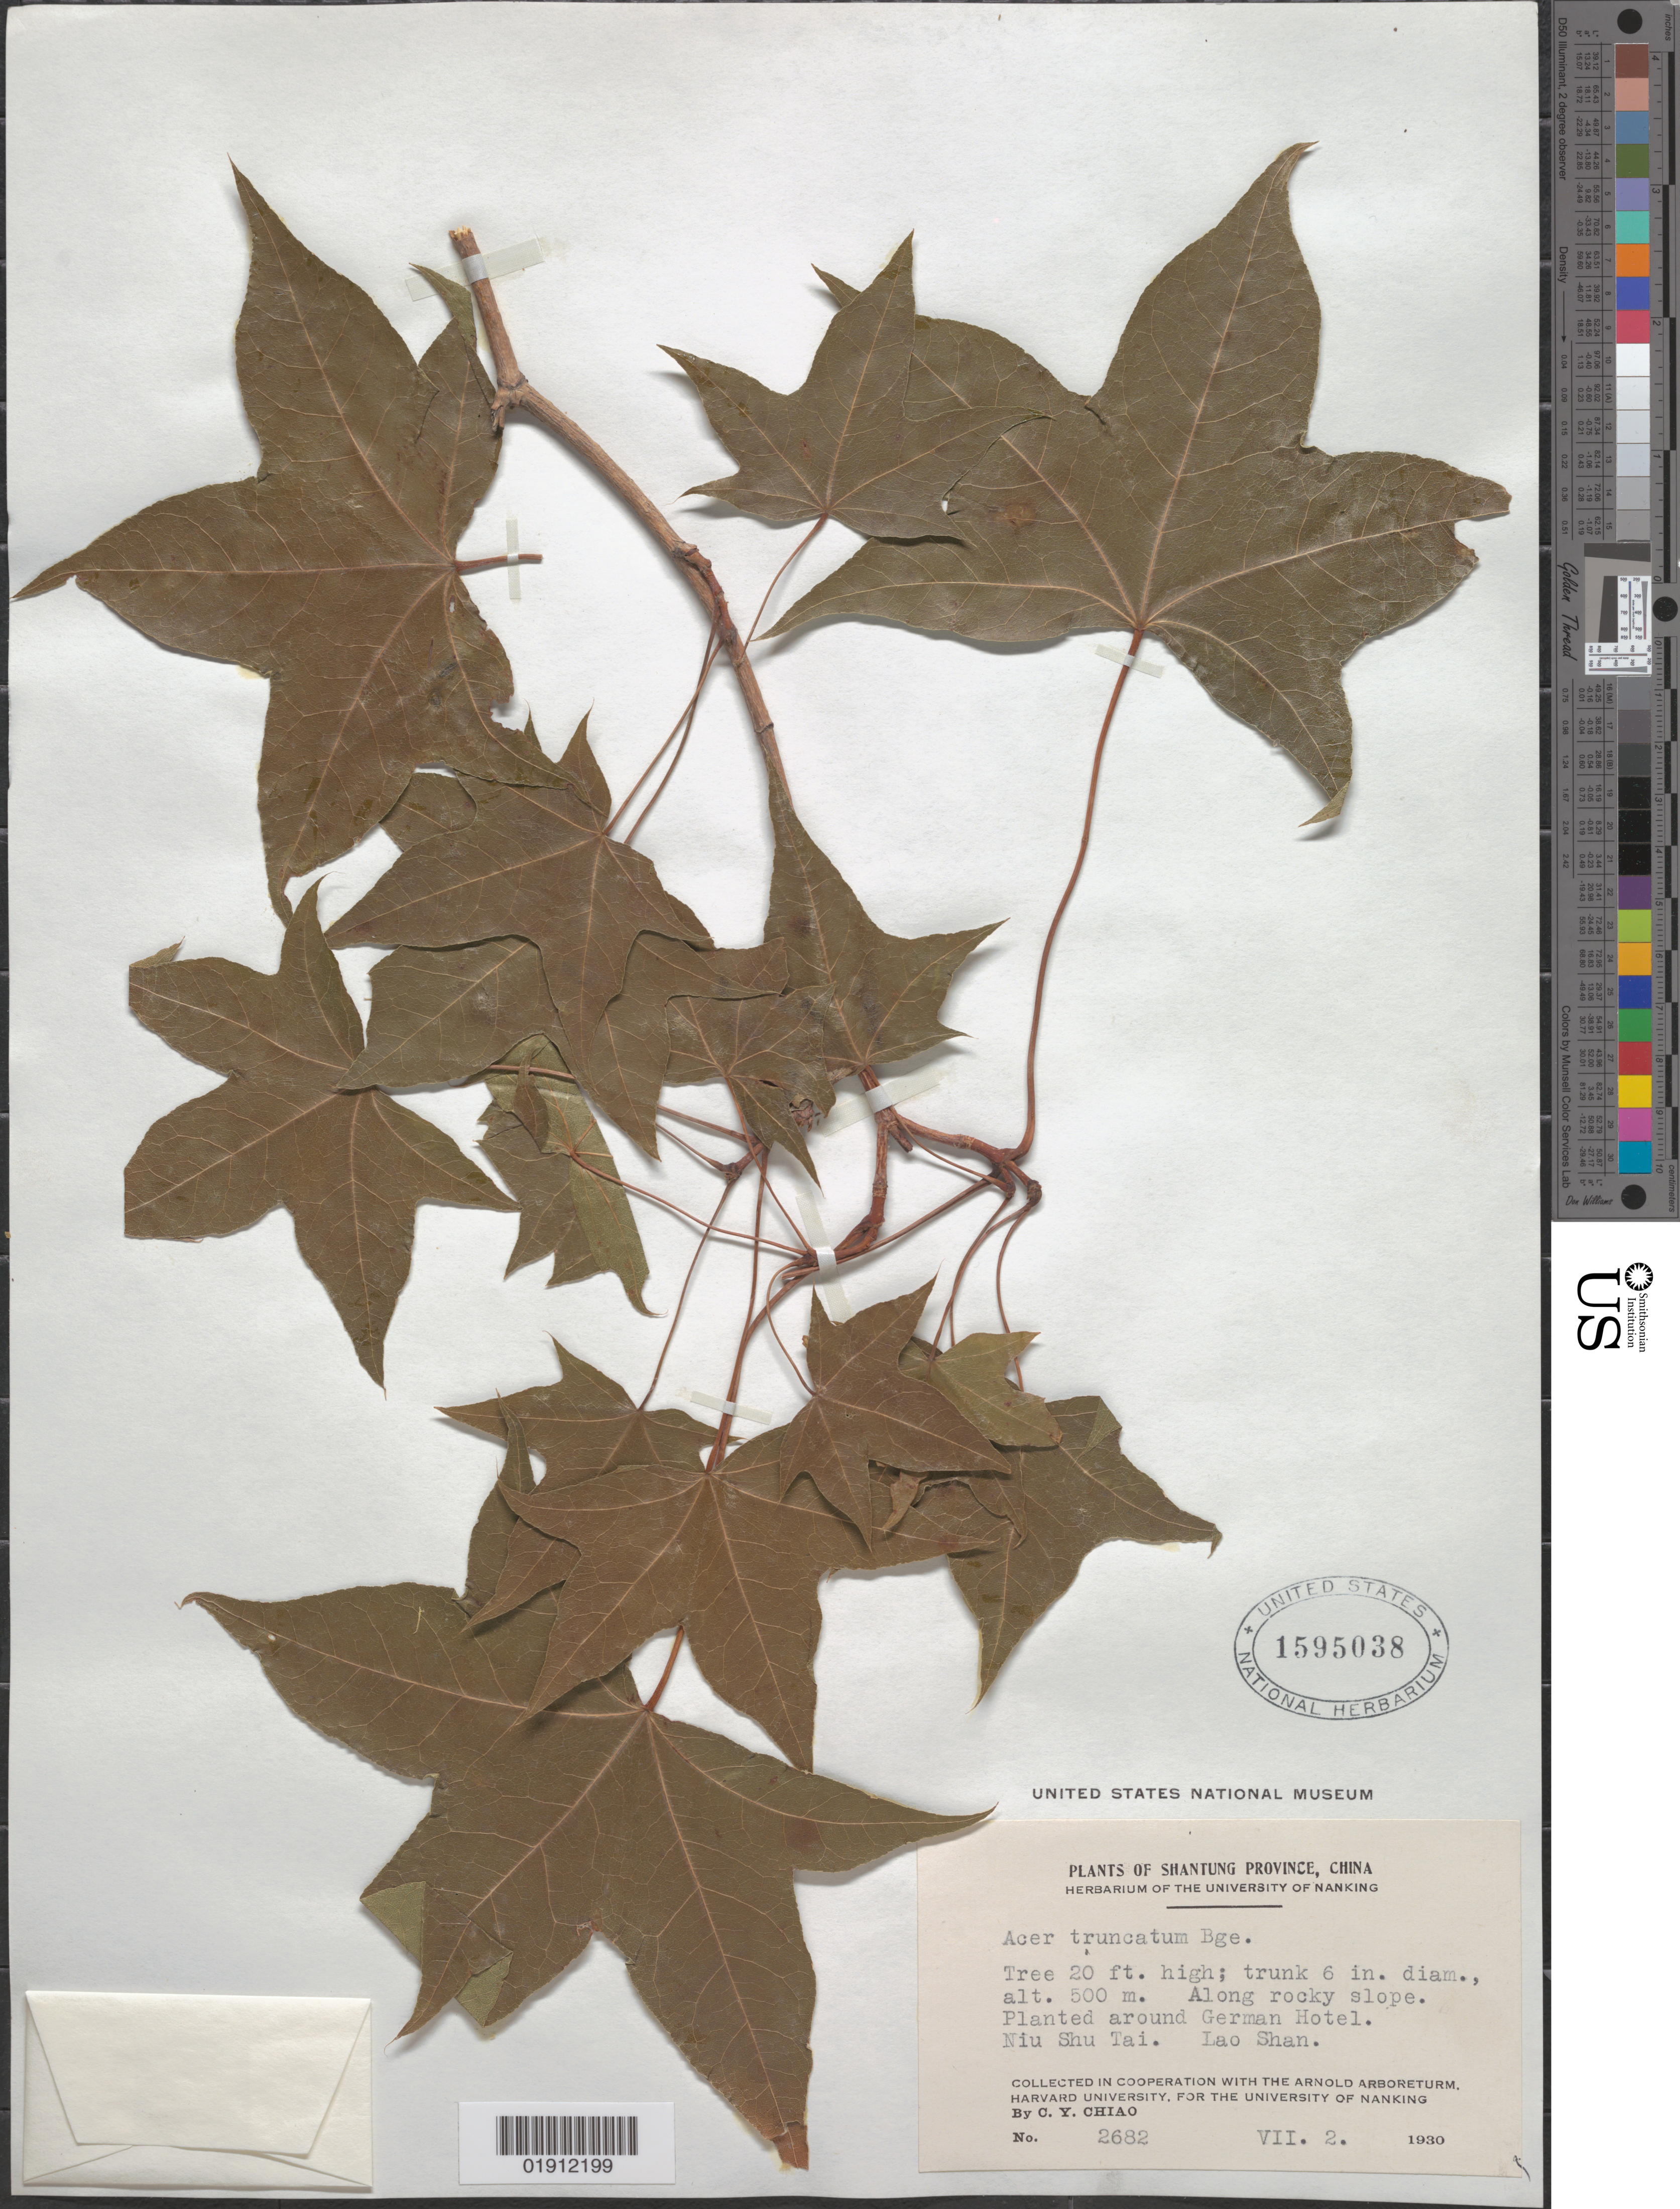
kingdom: Plantae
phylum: Tracheophyta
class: Magnoliopsida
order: Sapindales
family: Sapindaceae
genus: Acer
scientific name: Acer cappadocicum subsp. truncatum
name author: (Bunge) A.E. Murray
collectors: C. Y. Chiao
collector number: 2682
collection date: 1930-07-02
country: China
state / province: Shandong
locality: Shantung [Shandong] Province. Planted around German Hotel, Niu Shu Tai. Lao Shan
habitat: Along rocky slope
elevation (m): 500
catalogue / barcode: US 1595038